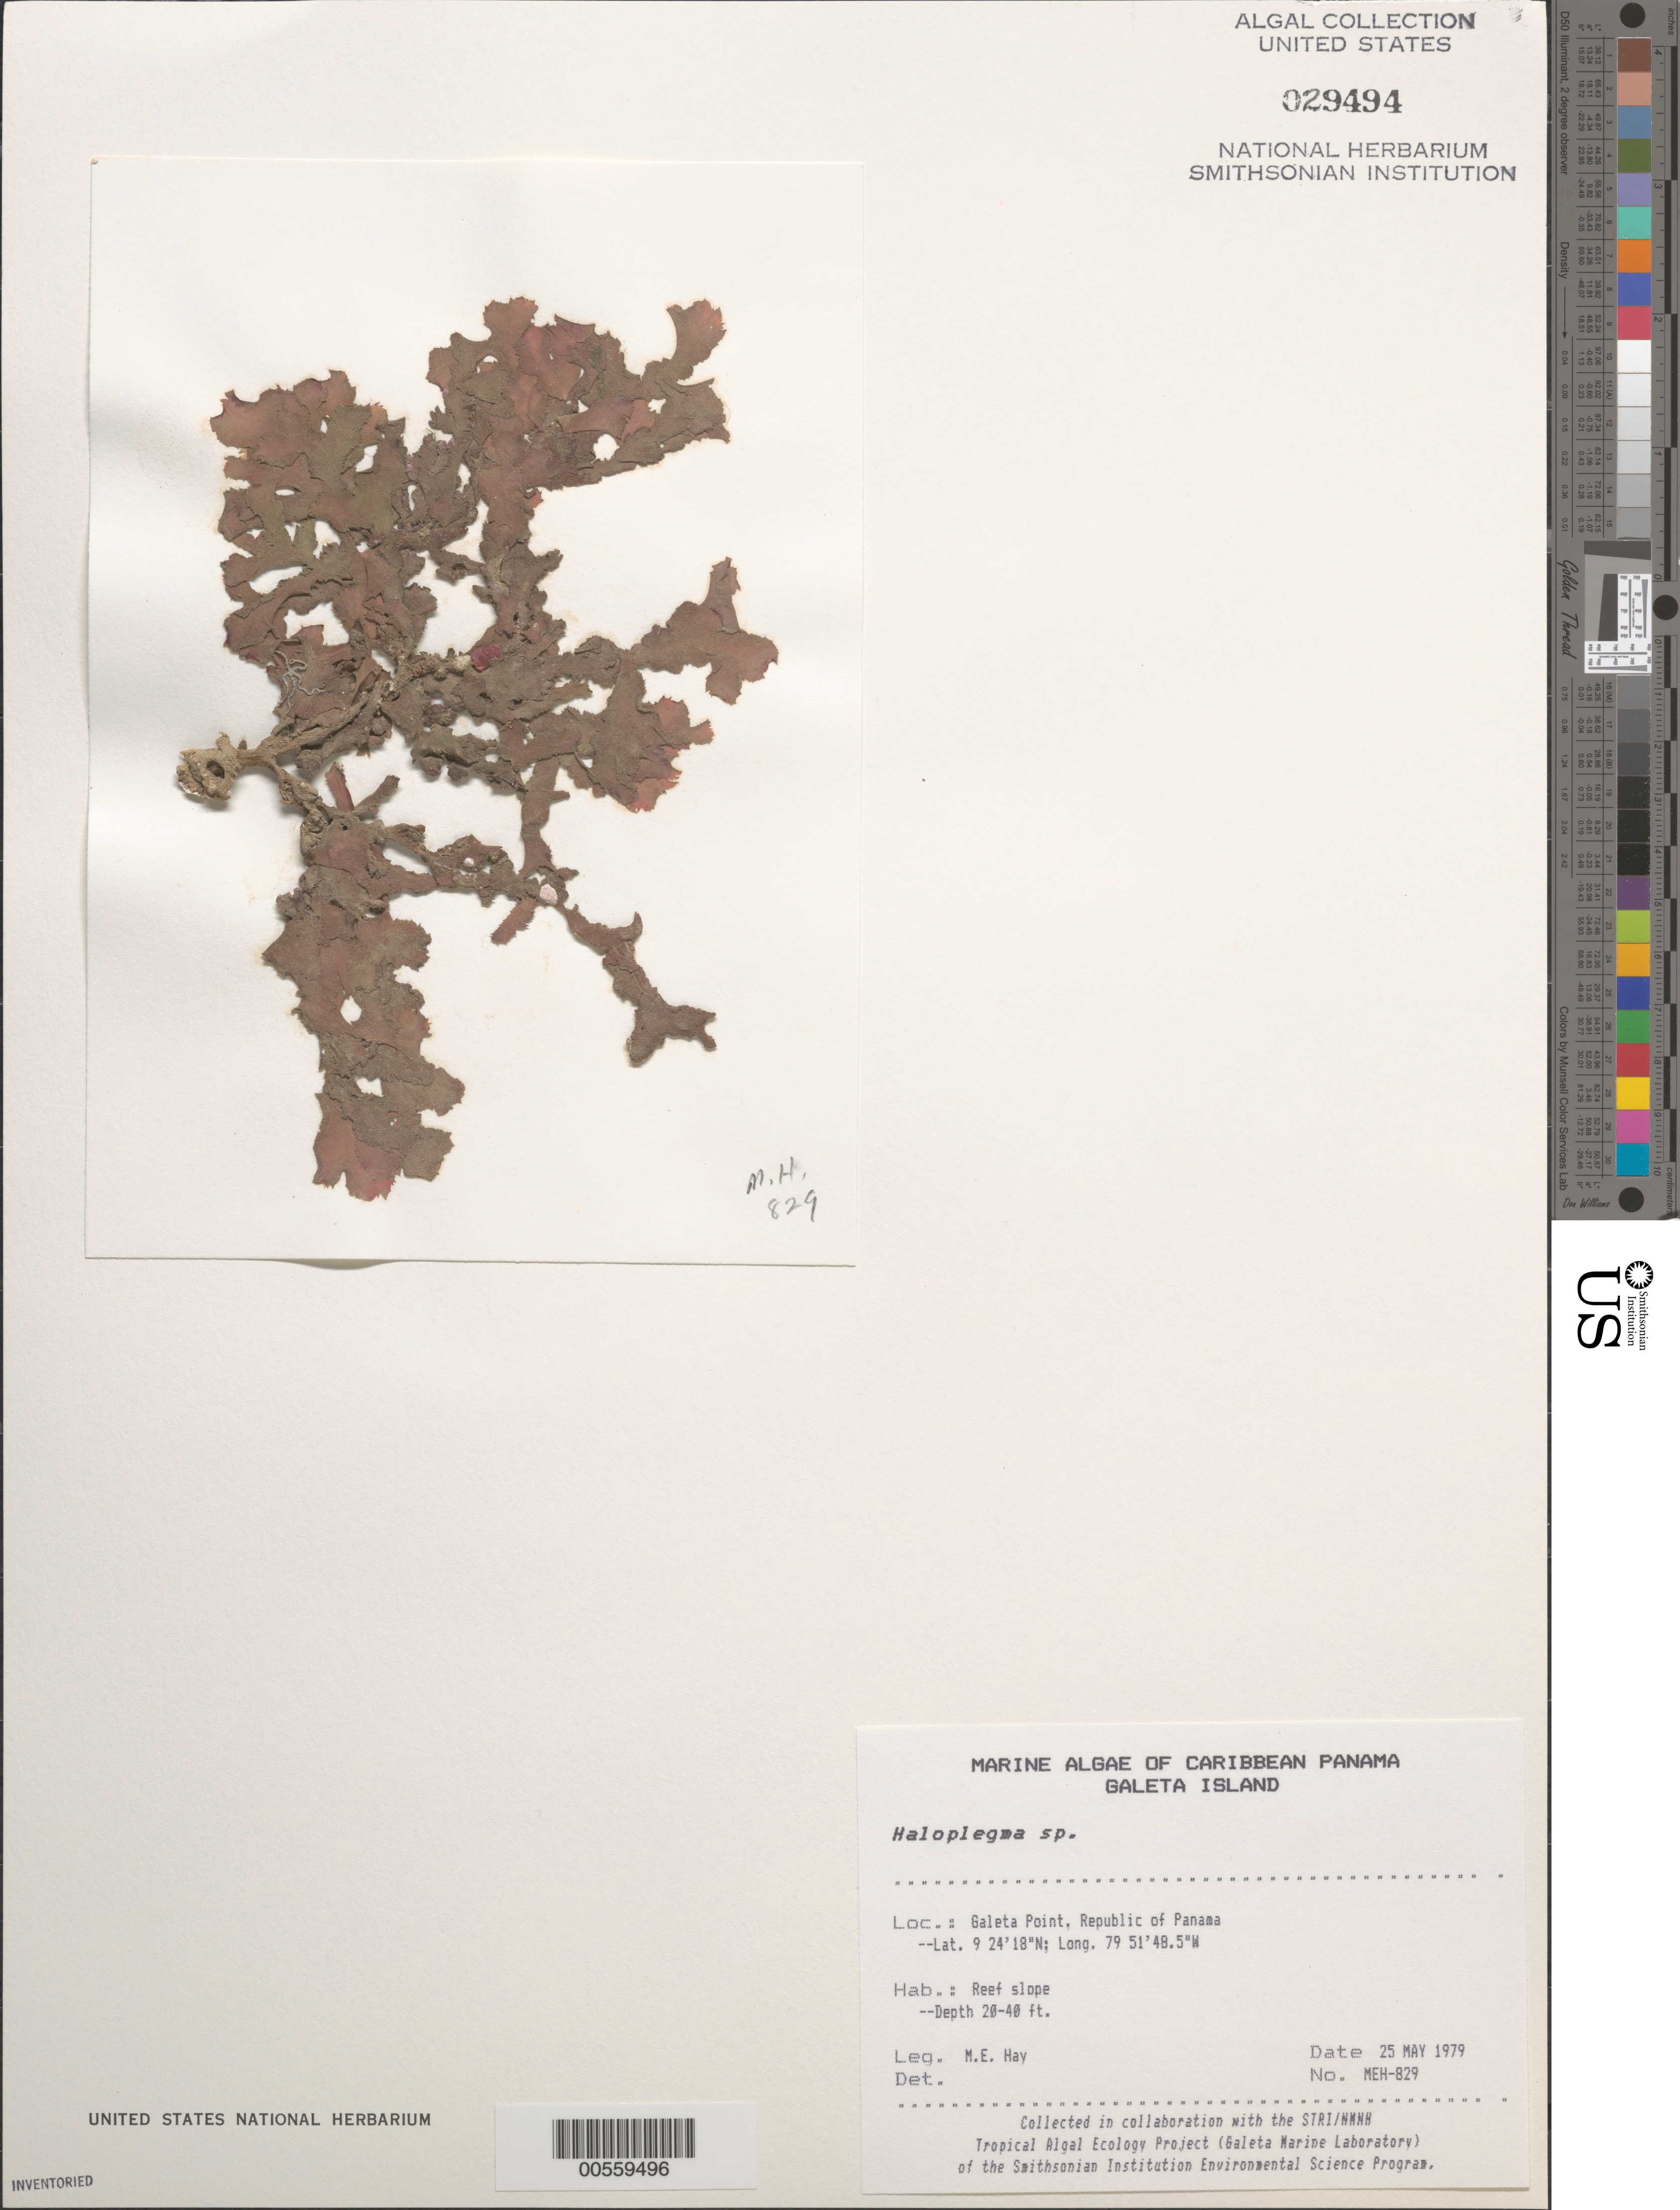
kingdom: Plantae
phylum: Rhodophyta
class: Florideophyceae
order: Ceramiales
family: Wrangeliaceae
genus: Haloplegma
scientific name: Haloplegma sp.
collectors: M. E. Hay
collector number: MEH-829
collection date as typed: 25 May 1978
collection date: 1978-05-25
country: Panama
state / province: Colón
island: Galeta Island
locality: Galeta Point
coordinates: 9 24' 18" N, 79 51' 48.5" W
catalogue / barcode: US 29494